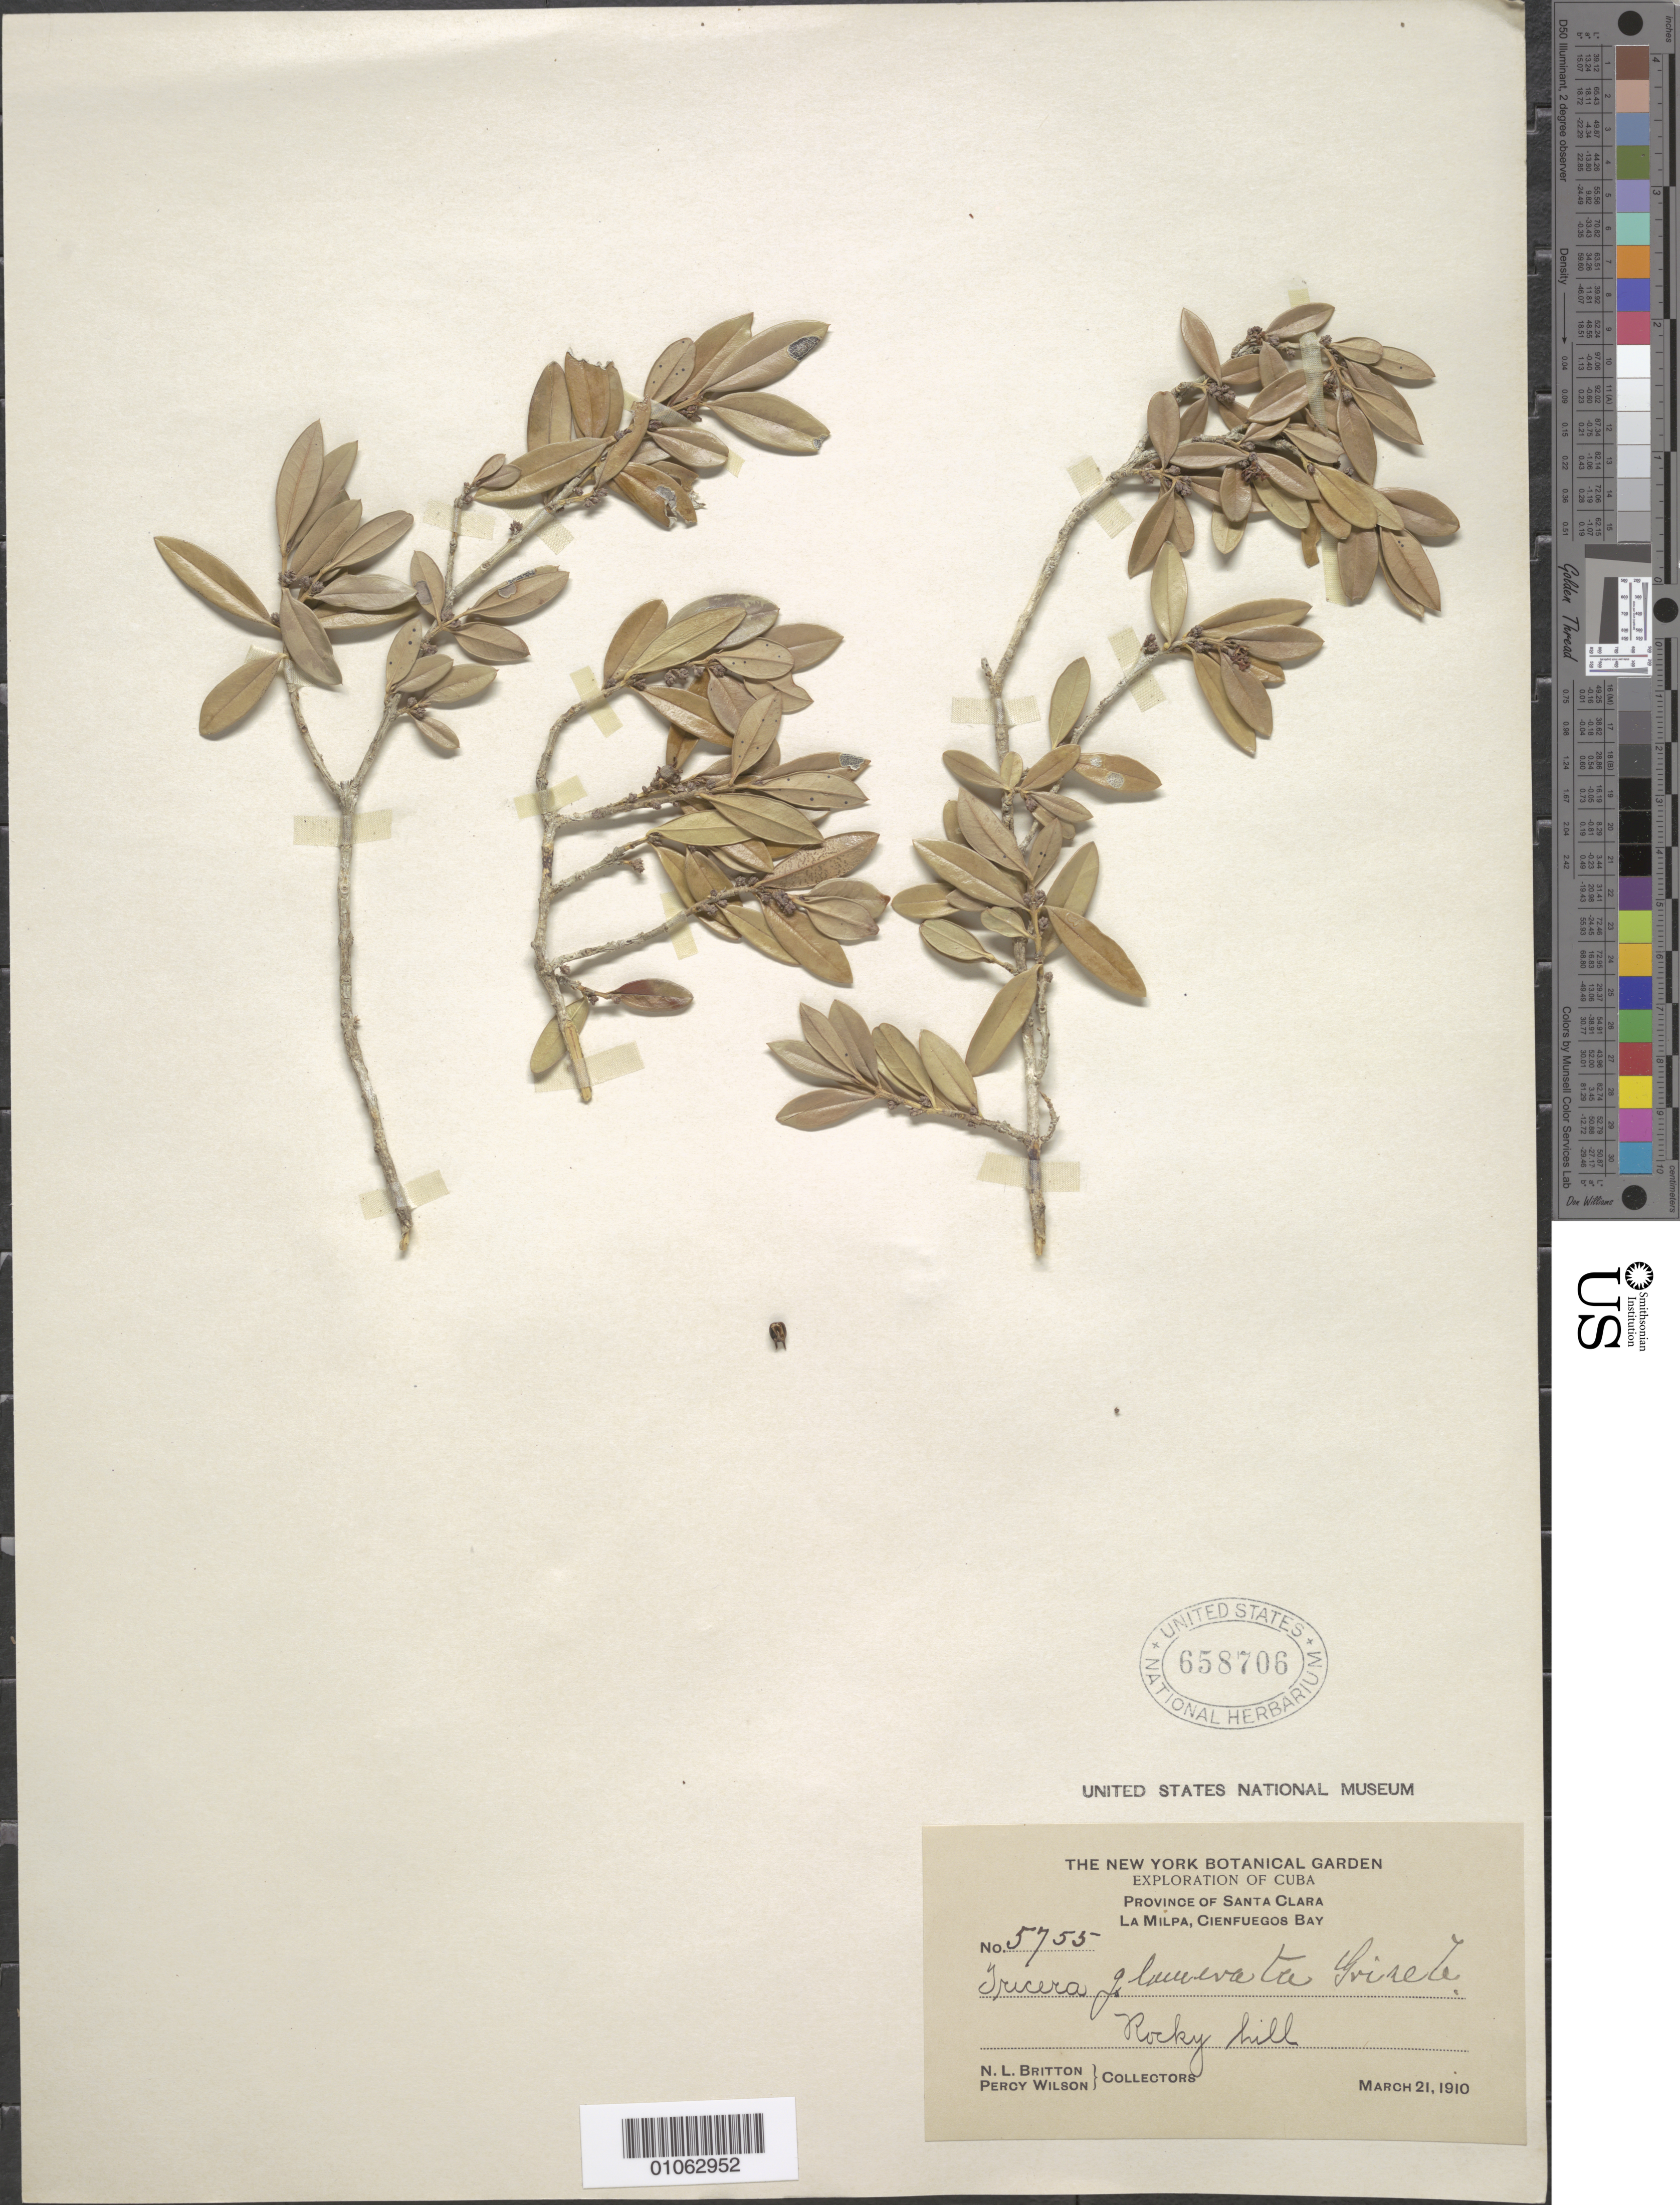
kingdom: Plantae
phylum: Tracheophyta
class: Magnoliopsida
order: Buxales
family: Buxaceae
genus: Buxus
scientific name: Buxus glomerata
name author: (Griseb.) Müll. Arg.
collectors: N. Britton & P. Wilson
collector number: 5755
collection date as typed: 21 Mar 1910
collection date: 1910-03-21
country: Cuba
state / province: Villa Clara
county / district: Santa Clara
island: Cuba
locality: La Milpa, Cienfuegos bay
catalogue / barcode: US 658706